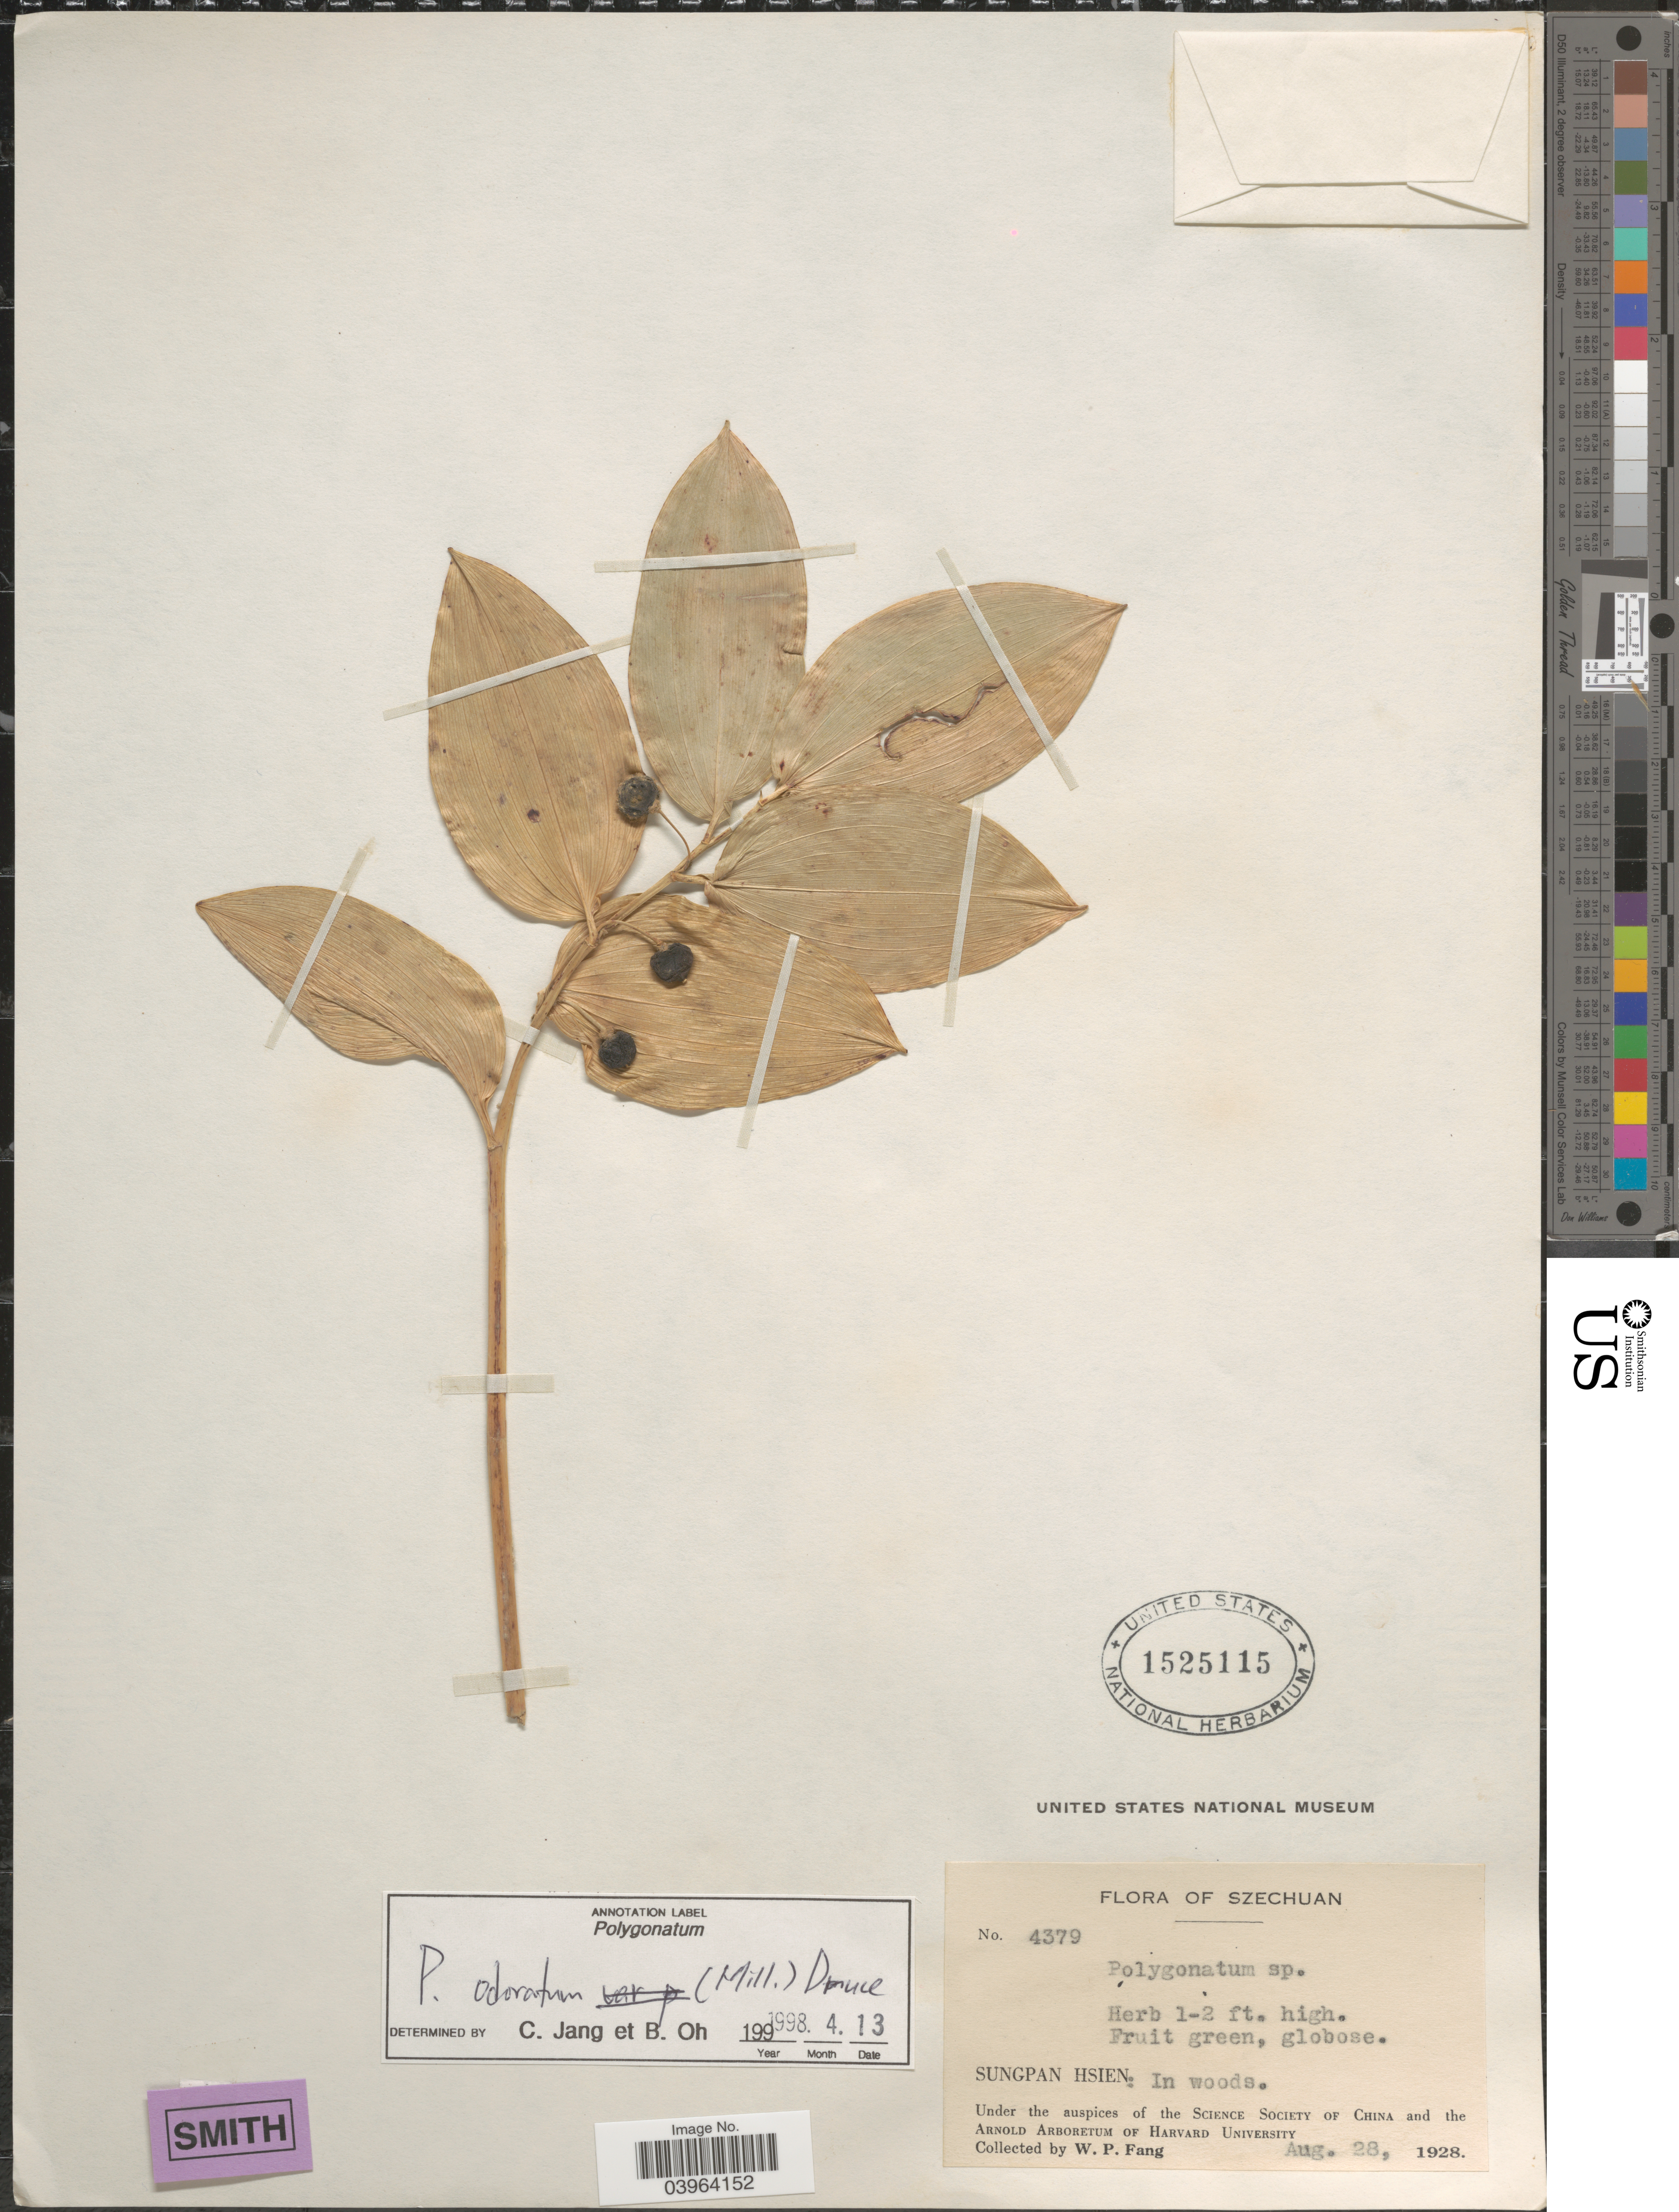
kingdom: Plantae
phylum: Tracheophyta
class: Liliopsida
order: Asparagales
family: Asparagaceae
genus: Polygonatum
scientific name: Polygonatum odoratum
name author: (Mill.) Druce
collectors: W. P. Fang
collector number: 4379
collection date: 1928-08-28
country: China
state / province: Sichuan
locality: Szechuan. Sungpan Hsien.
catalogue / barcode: US 1525115